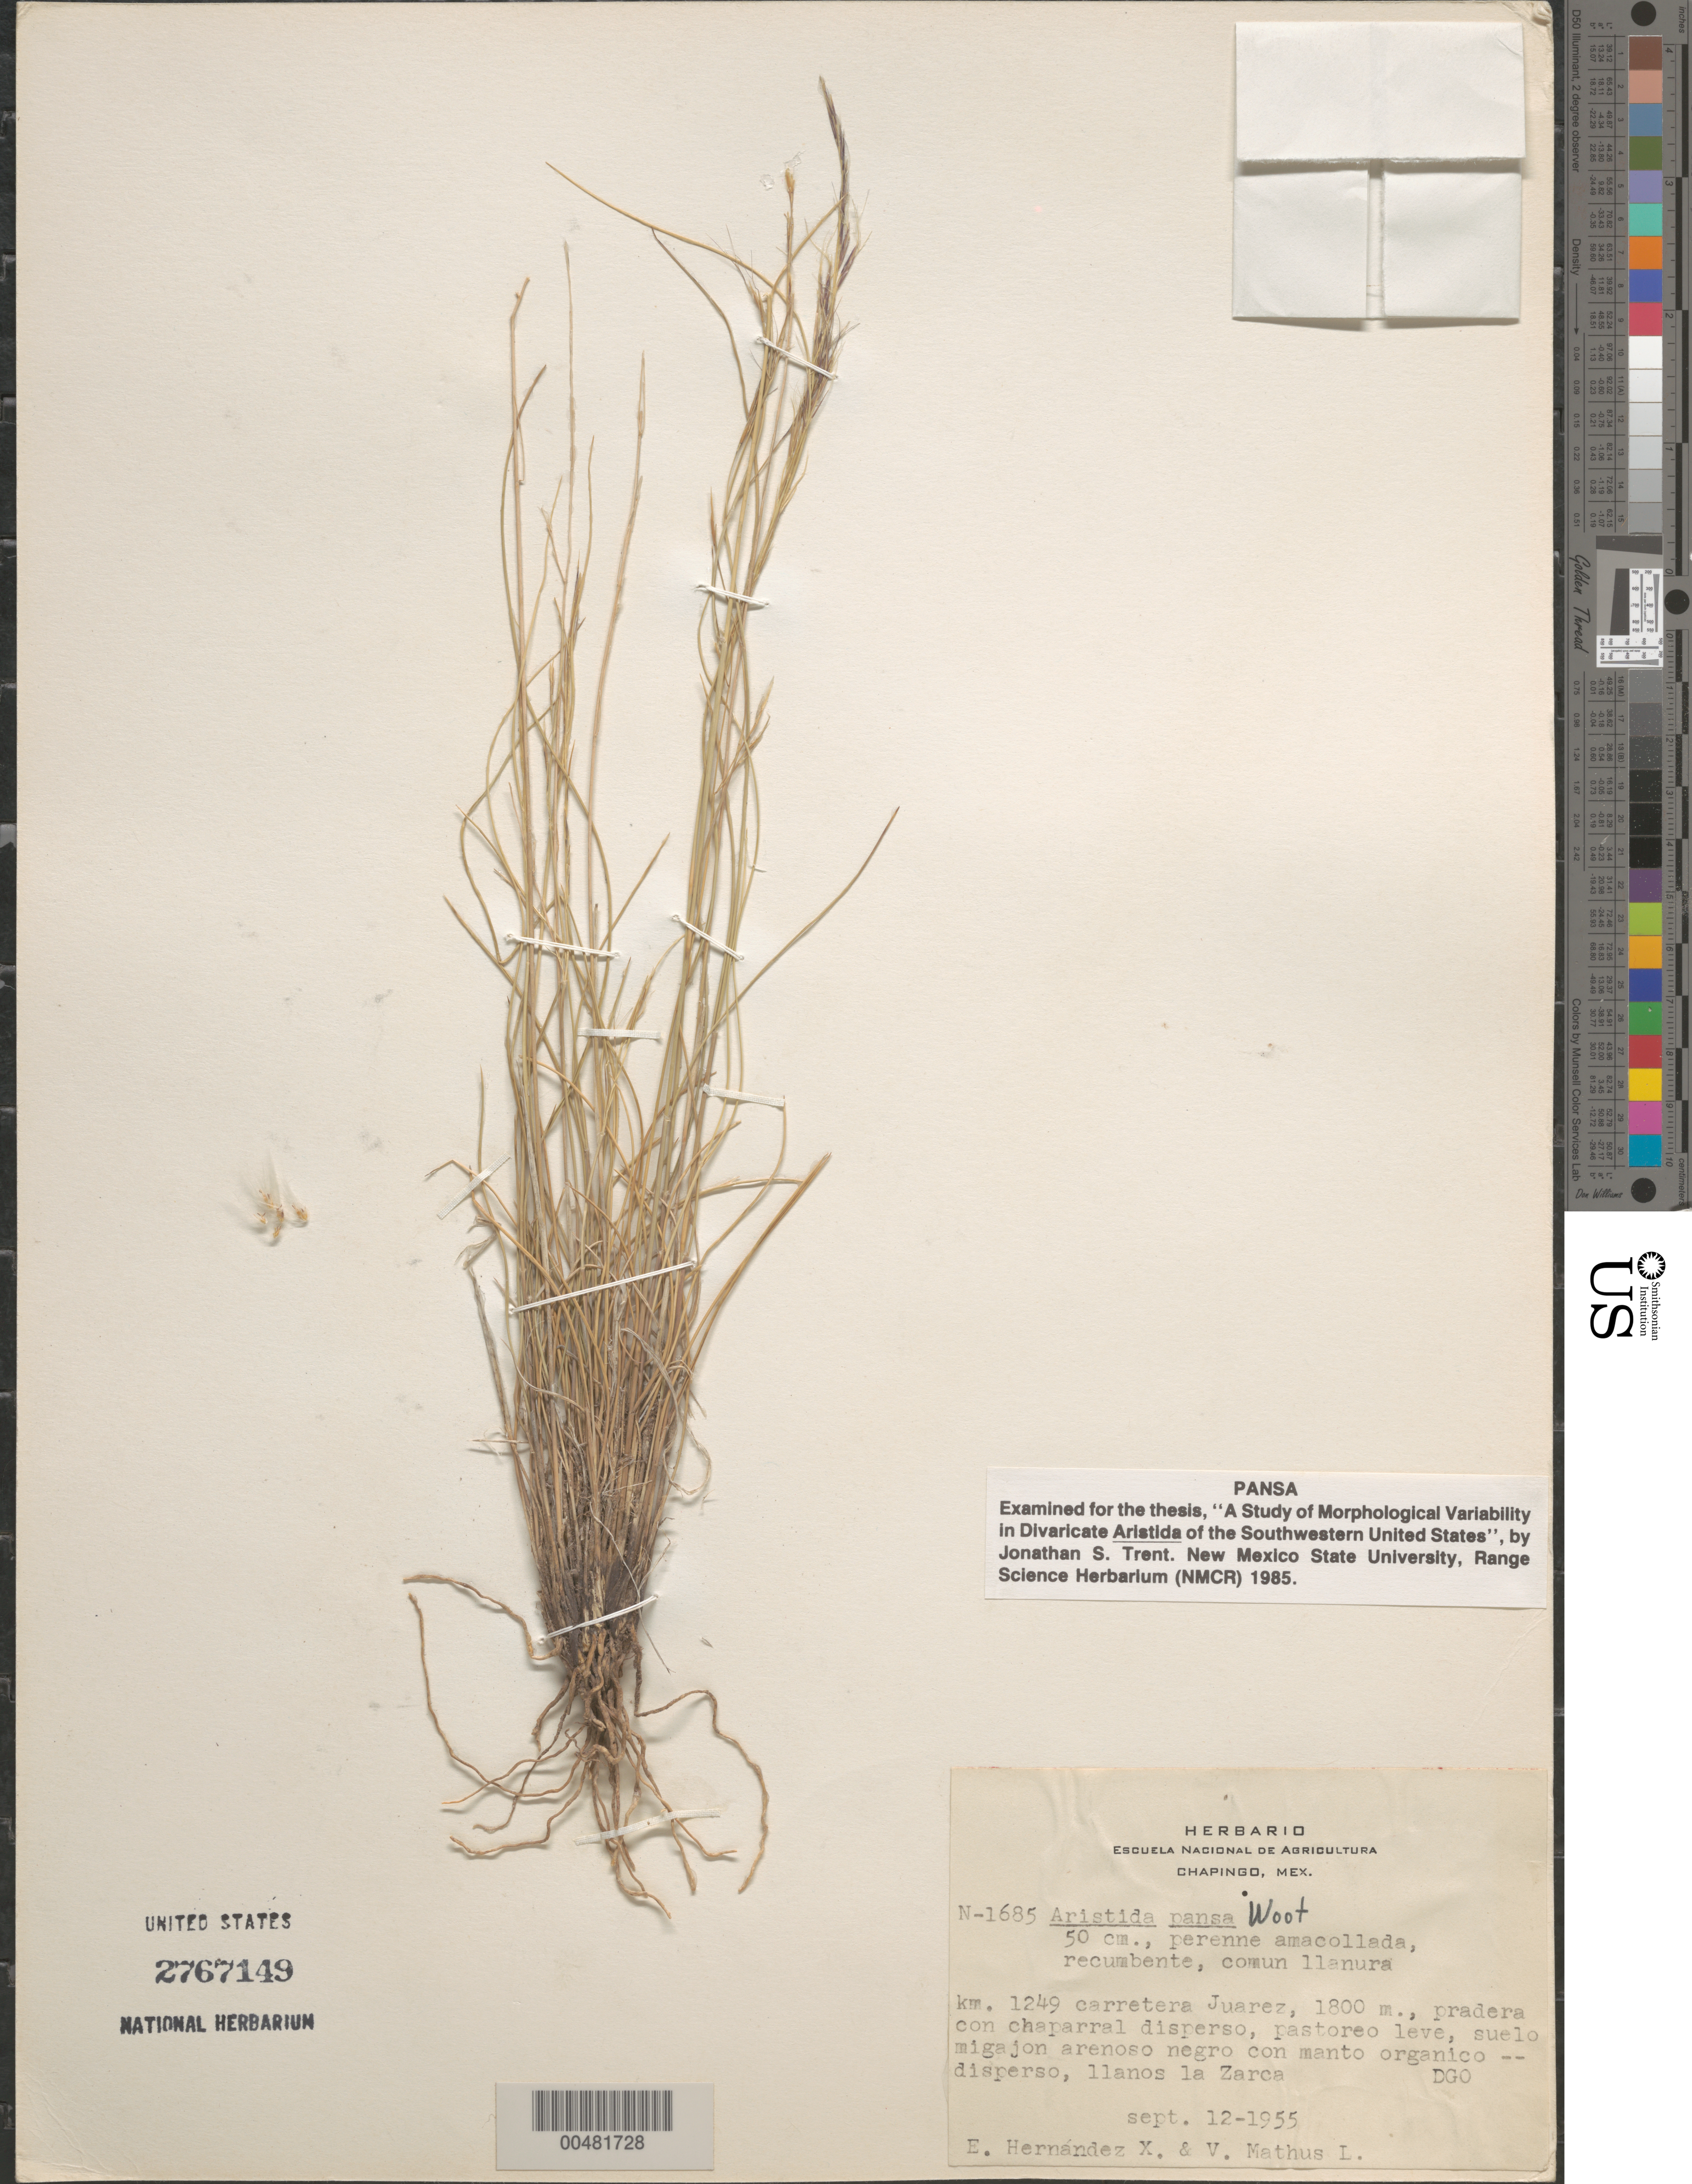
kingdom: Plantae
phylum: Tracheophyta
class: Liliopsida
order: Poales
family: Poaceae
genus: Aristida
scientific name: Aristida pansa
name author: Wooton & Standl.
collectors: E. I. Hernández-X. & V. Mathus L.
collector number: N-1685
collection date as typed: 12 Sep 1955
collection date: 1955-09-12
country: Mexico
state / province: Durango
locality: Km 1249 carretera Juarez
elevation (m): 1800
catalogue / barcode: US 2767149